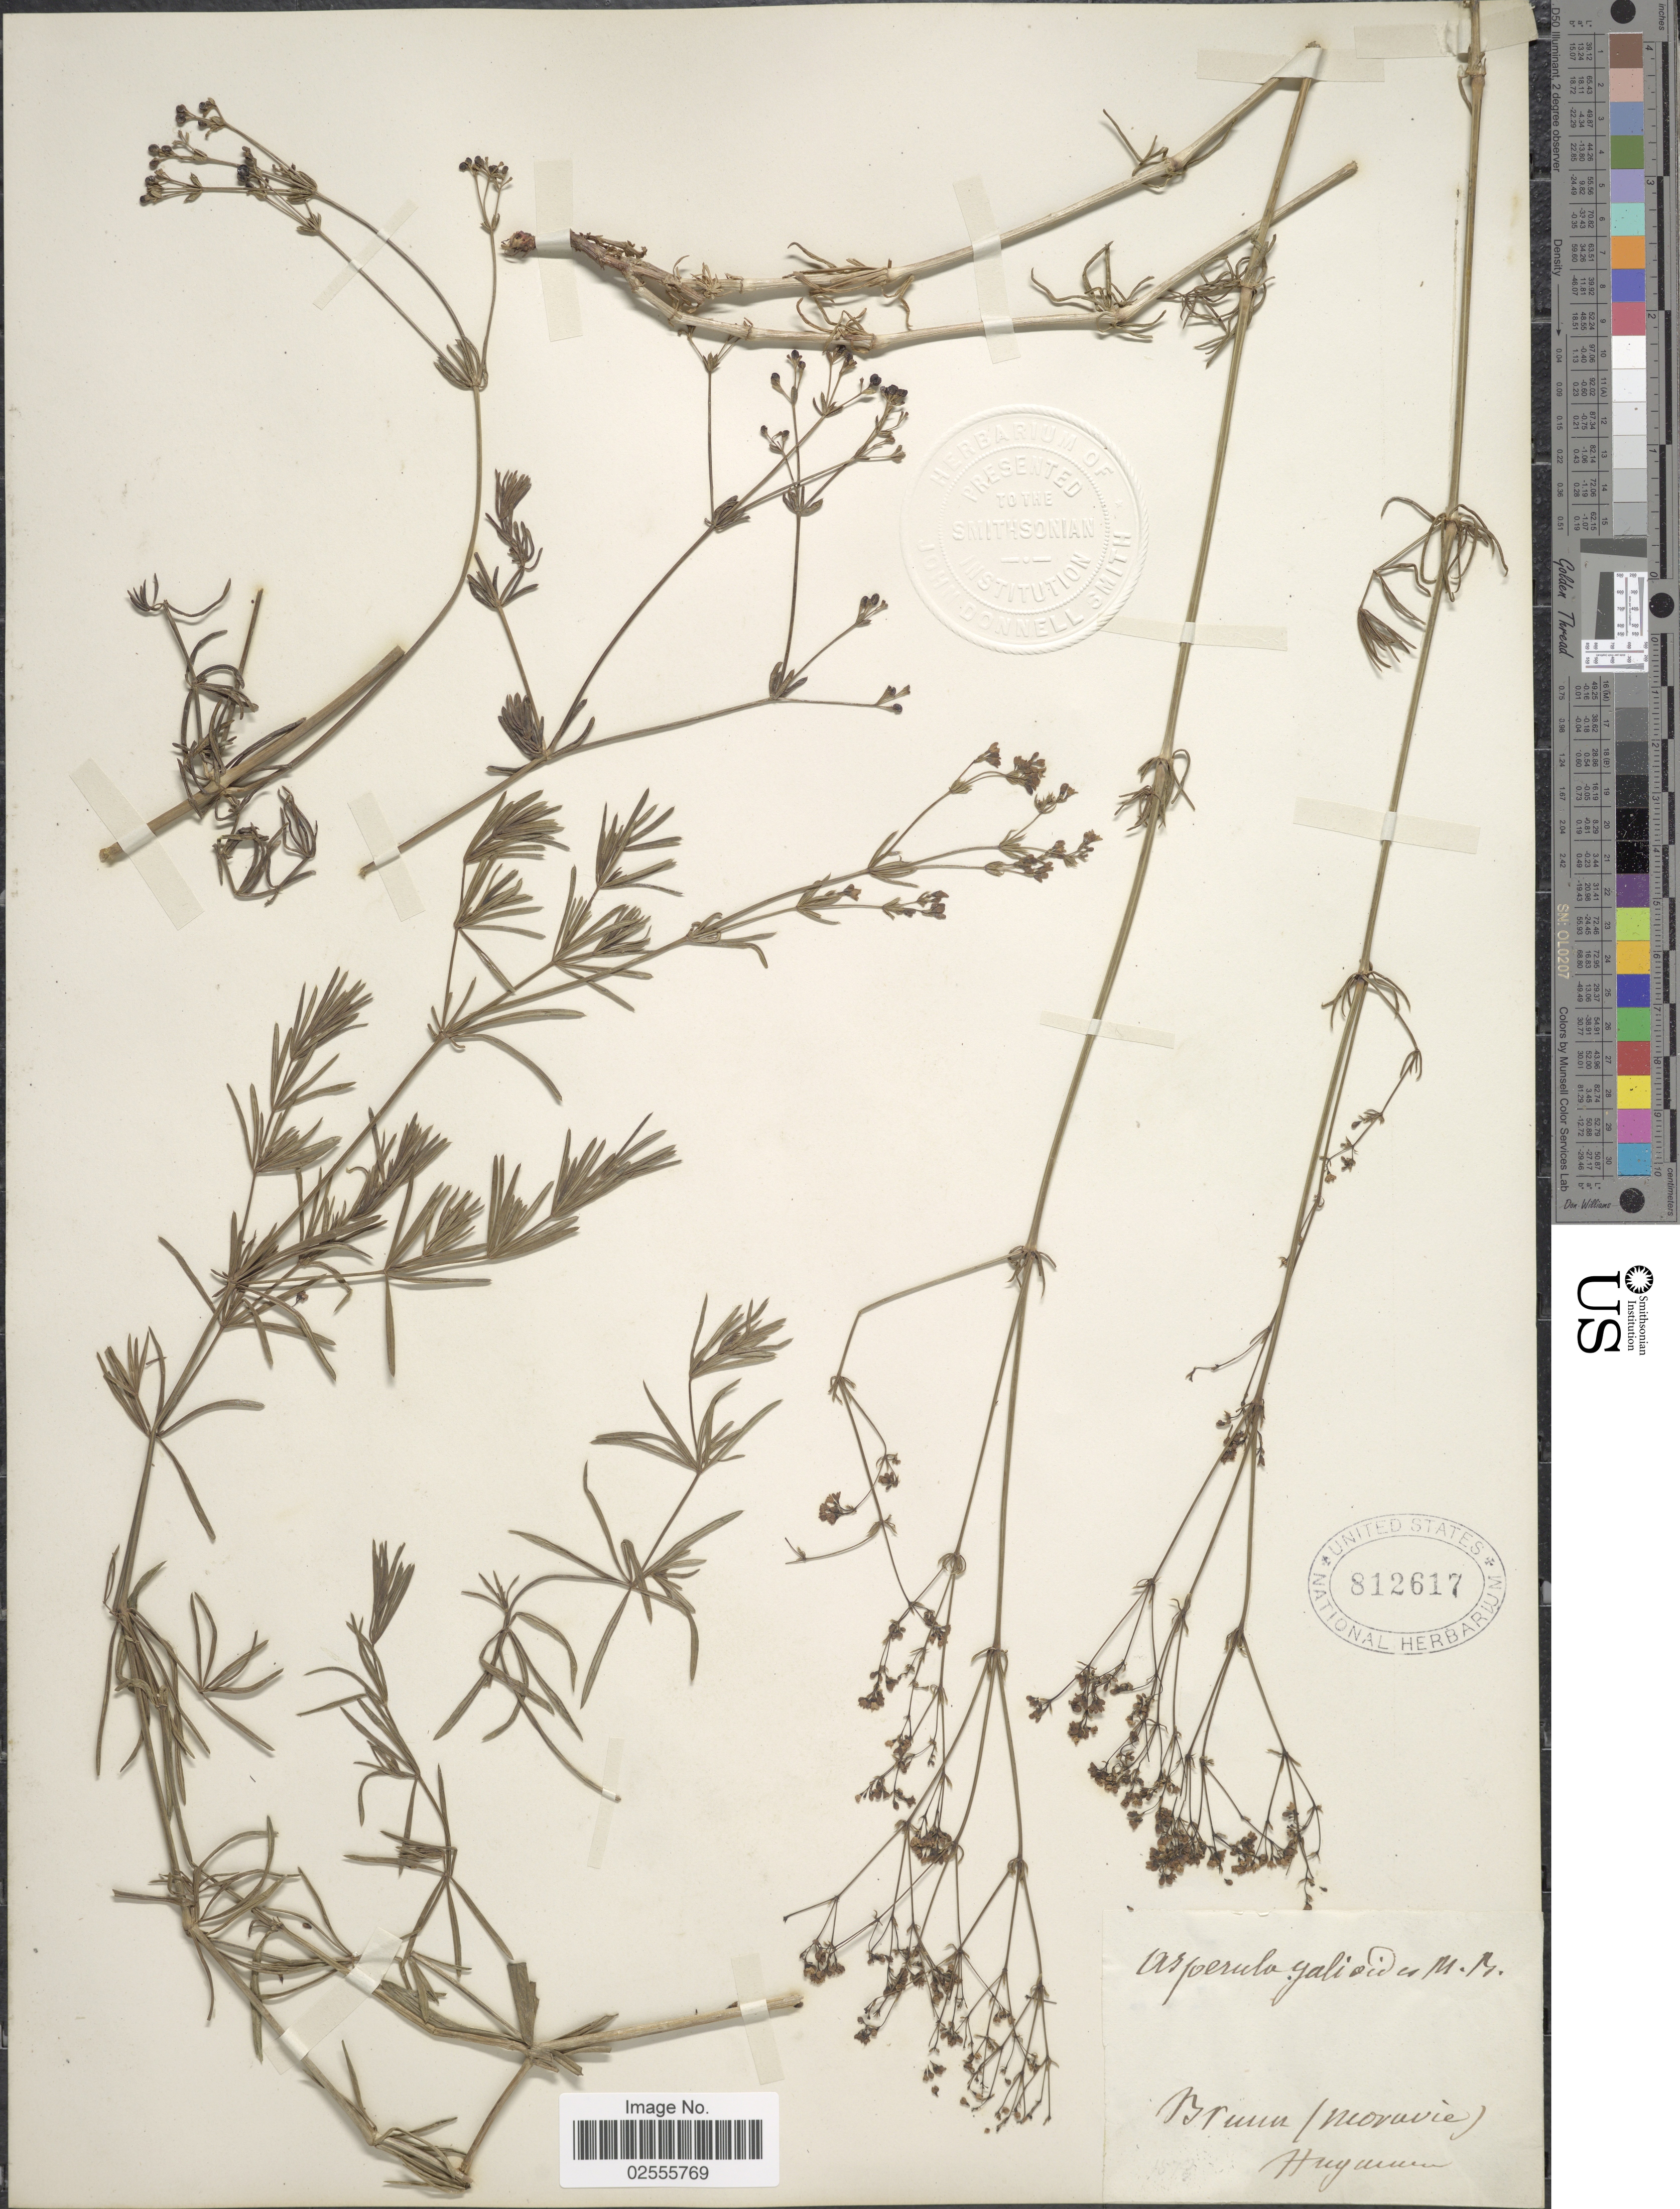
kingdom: Plantae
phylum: Tracheophyta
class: Magnoliopsida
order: Gentianales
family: Rubiaceae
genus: Asperula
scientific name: Asperula galioides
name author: M. Bieb.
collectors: Huguenin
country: Czechia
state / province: South Moravian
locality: Bruna (Moravia).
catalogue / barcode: US 812617